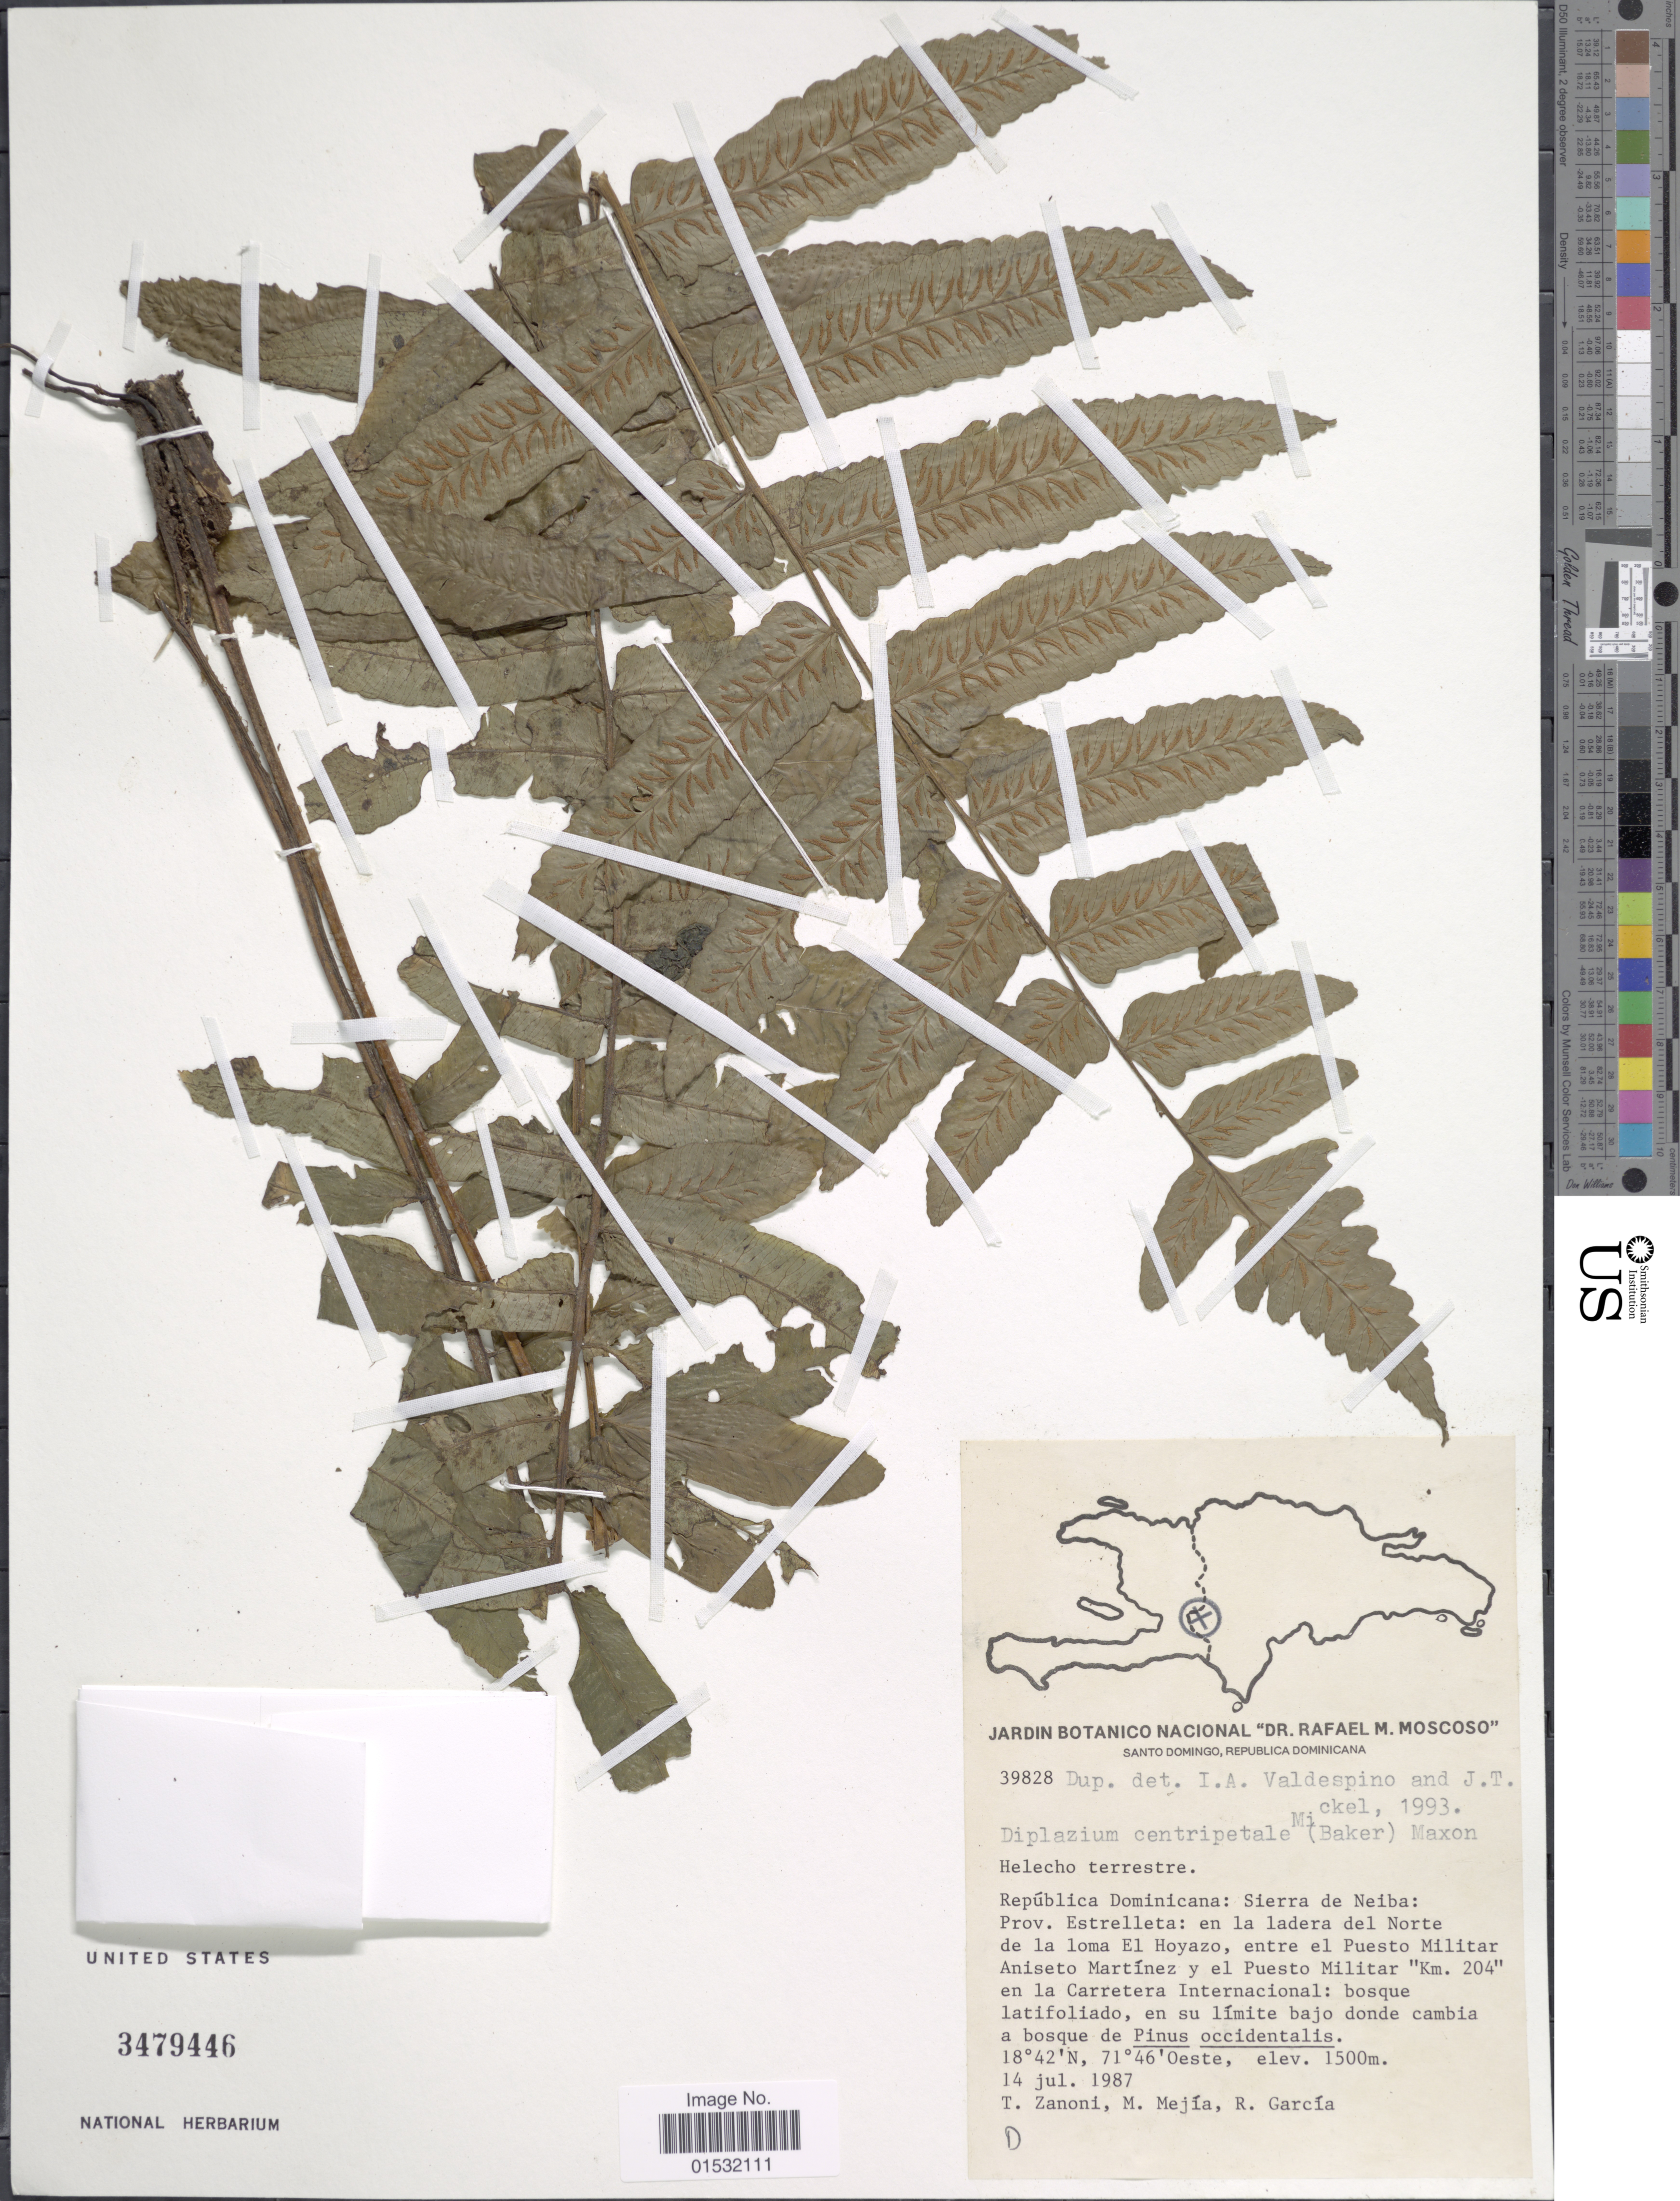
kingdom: Plantae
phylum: Tracheophyta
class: Polypodiopsida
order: Polypodiales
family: Athyriaceae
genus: Diplazium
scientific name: Diplazium centripetale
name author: (Baker) Maxon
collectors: T. A. Zanoni, M. Mejia & R. García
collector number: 39828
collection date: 1987-07-14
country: Dominican Republic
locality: Sierra de Neíba: Prov. Estrelleta: en la ladera del Norte de la loma El Hoyazo, entre el Puesto Militar Aniseto Martínez y el Puesto Militar "Km. 204" en la Carretera Internacional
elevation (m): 1500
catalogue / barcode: US 3479446